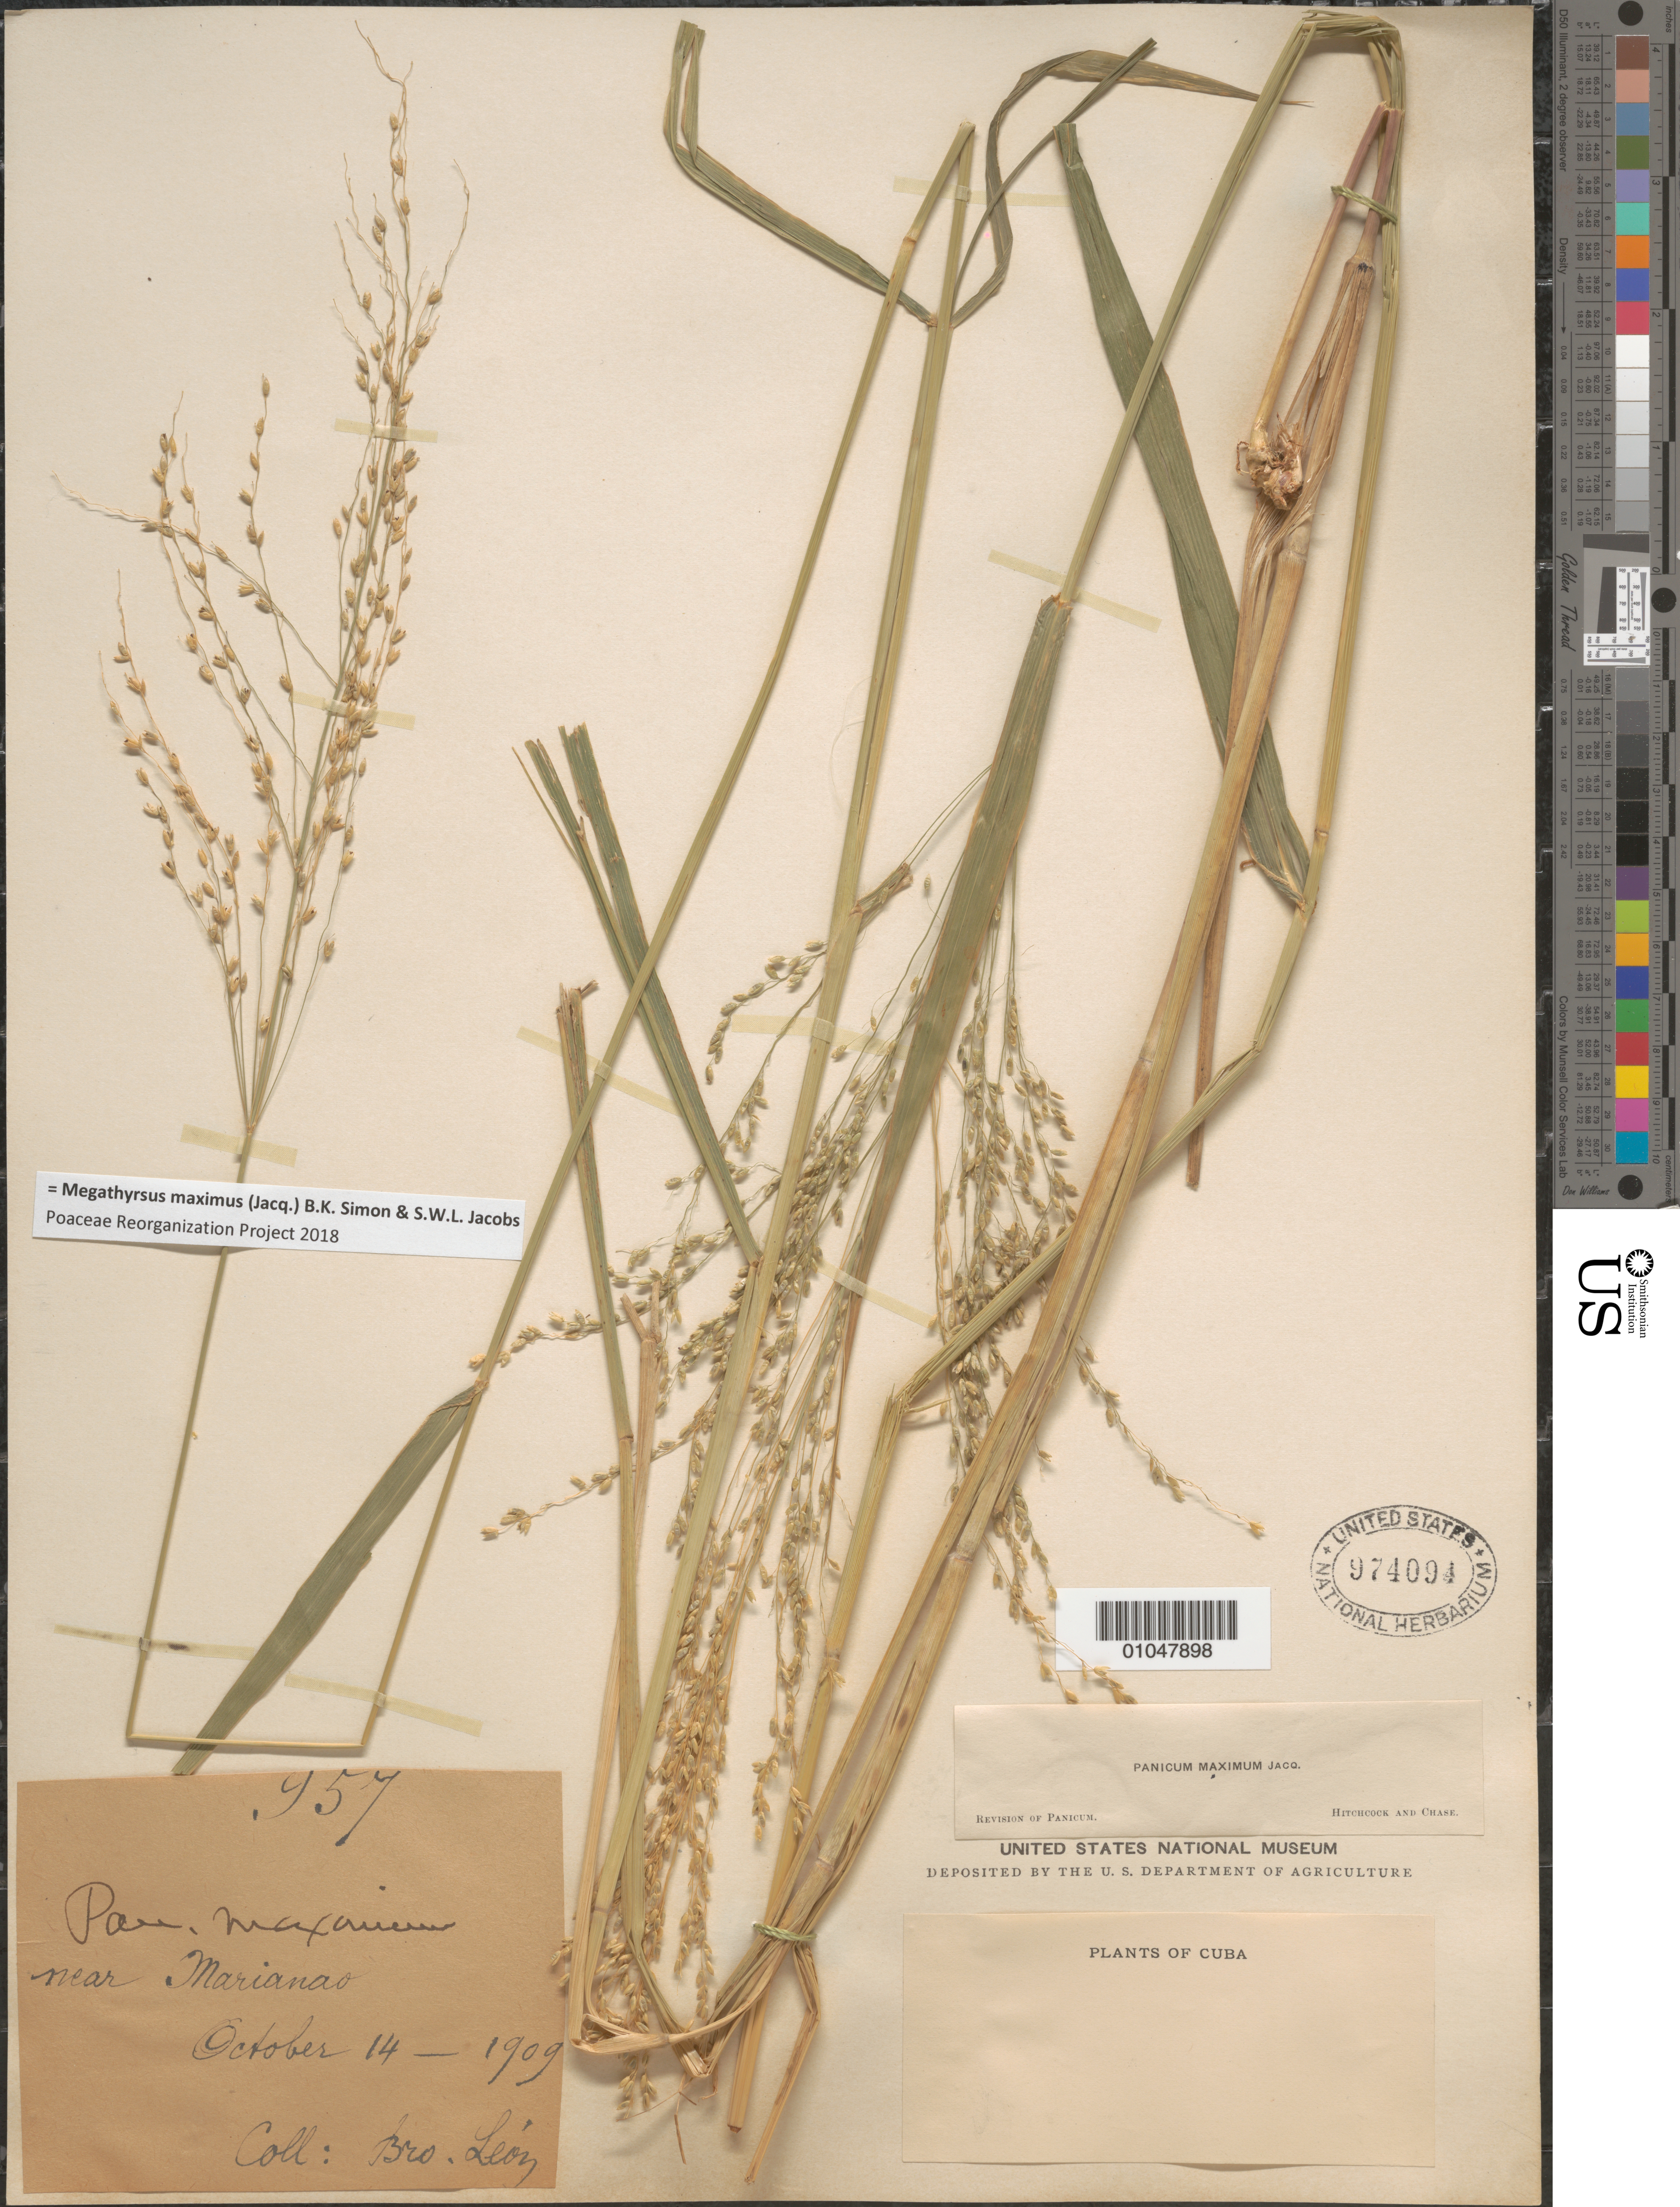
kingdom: Plantae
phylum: Tracheophyta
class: Liliopsida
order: Poales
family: Poaceae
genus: Panicum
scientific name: Panicum maximum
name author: Jacq.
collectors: Bro. León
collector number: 957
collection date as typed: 14 Oct 1909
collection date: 1909-10-14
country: Cuba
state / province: La Habana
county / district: Municipio Playa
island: Cuba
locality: Near Marianao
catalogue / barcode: US 974094